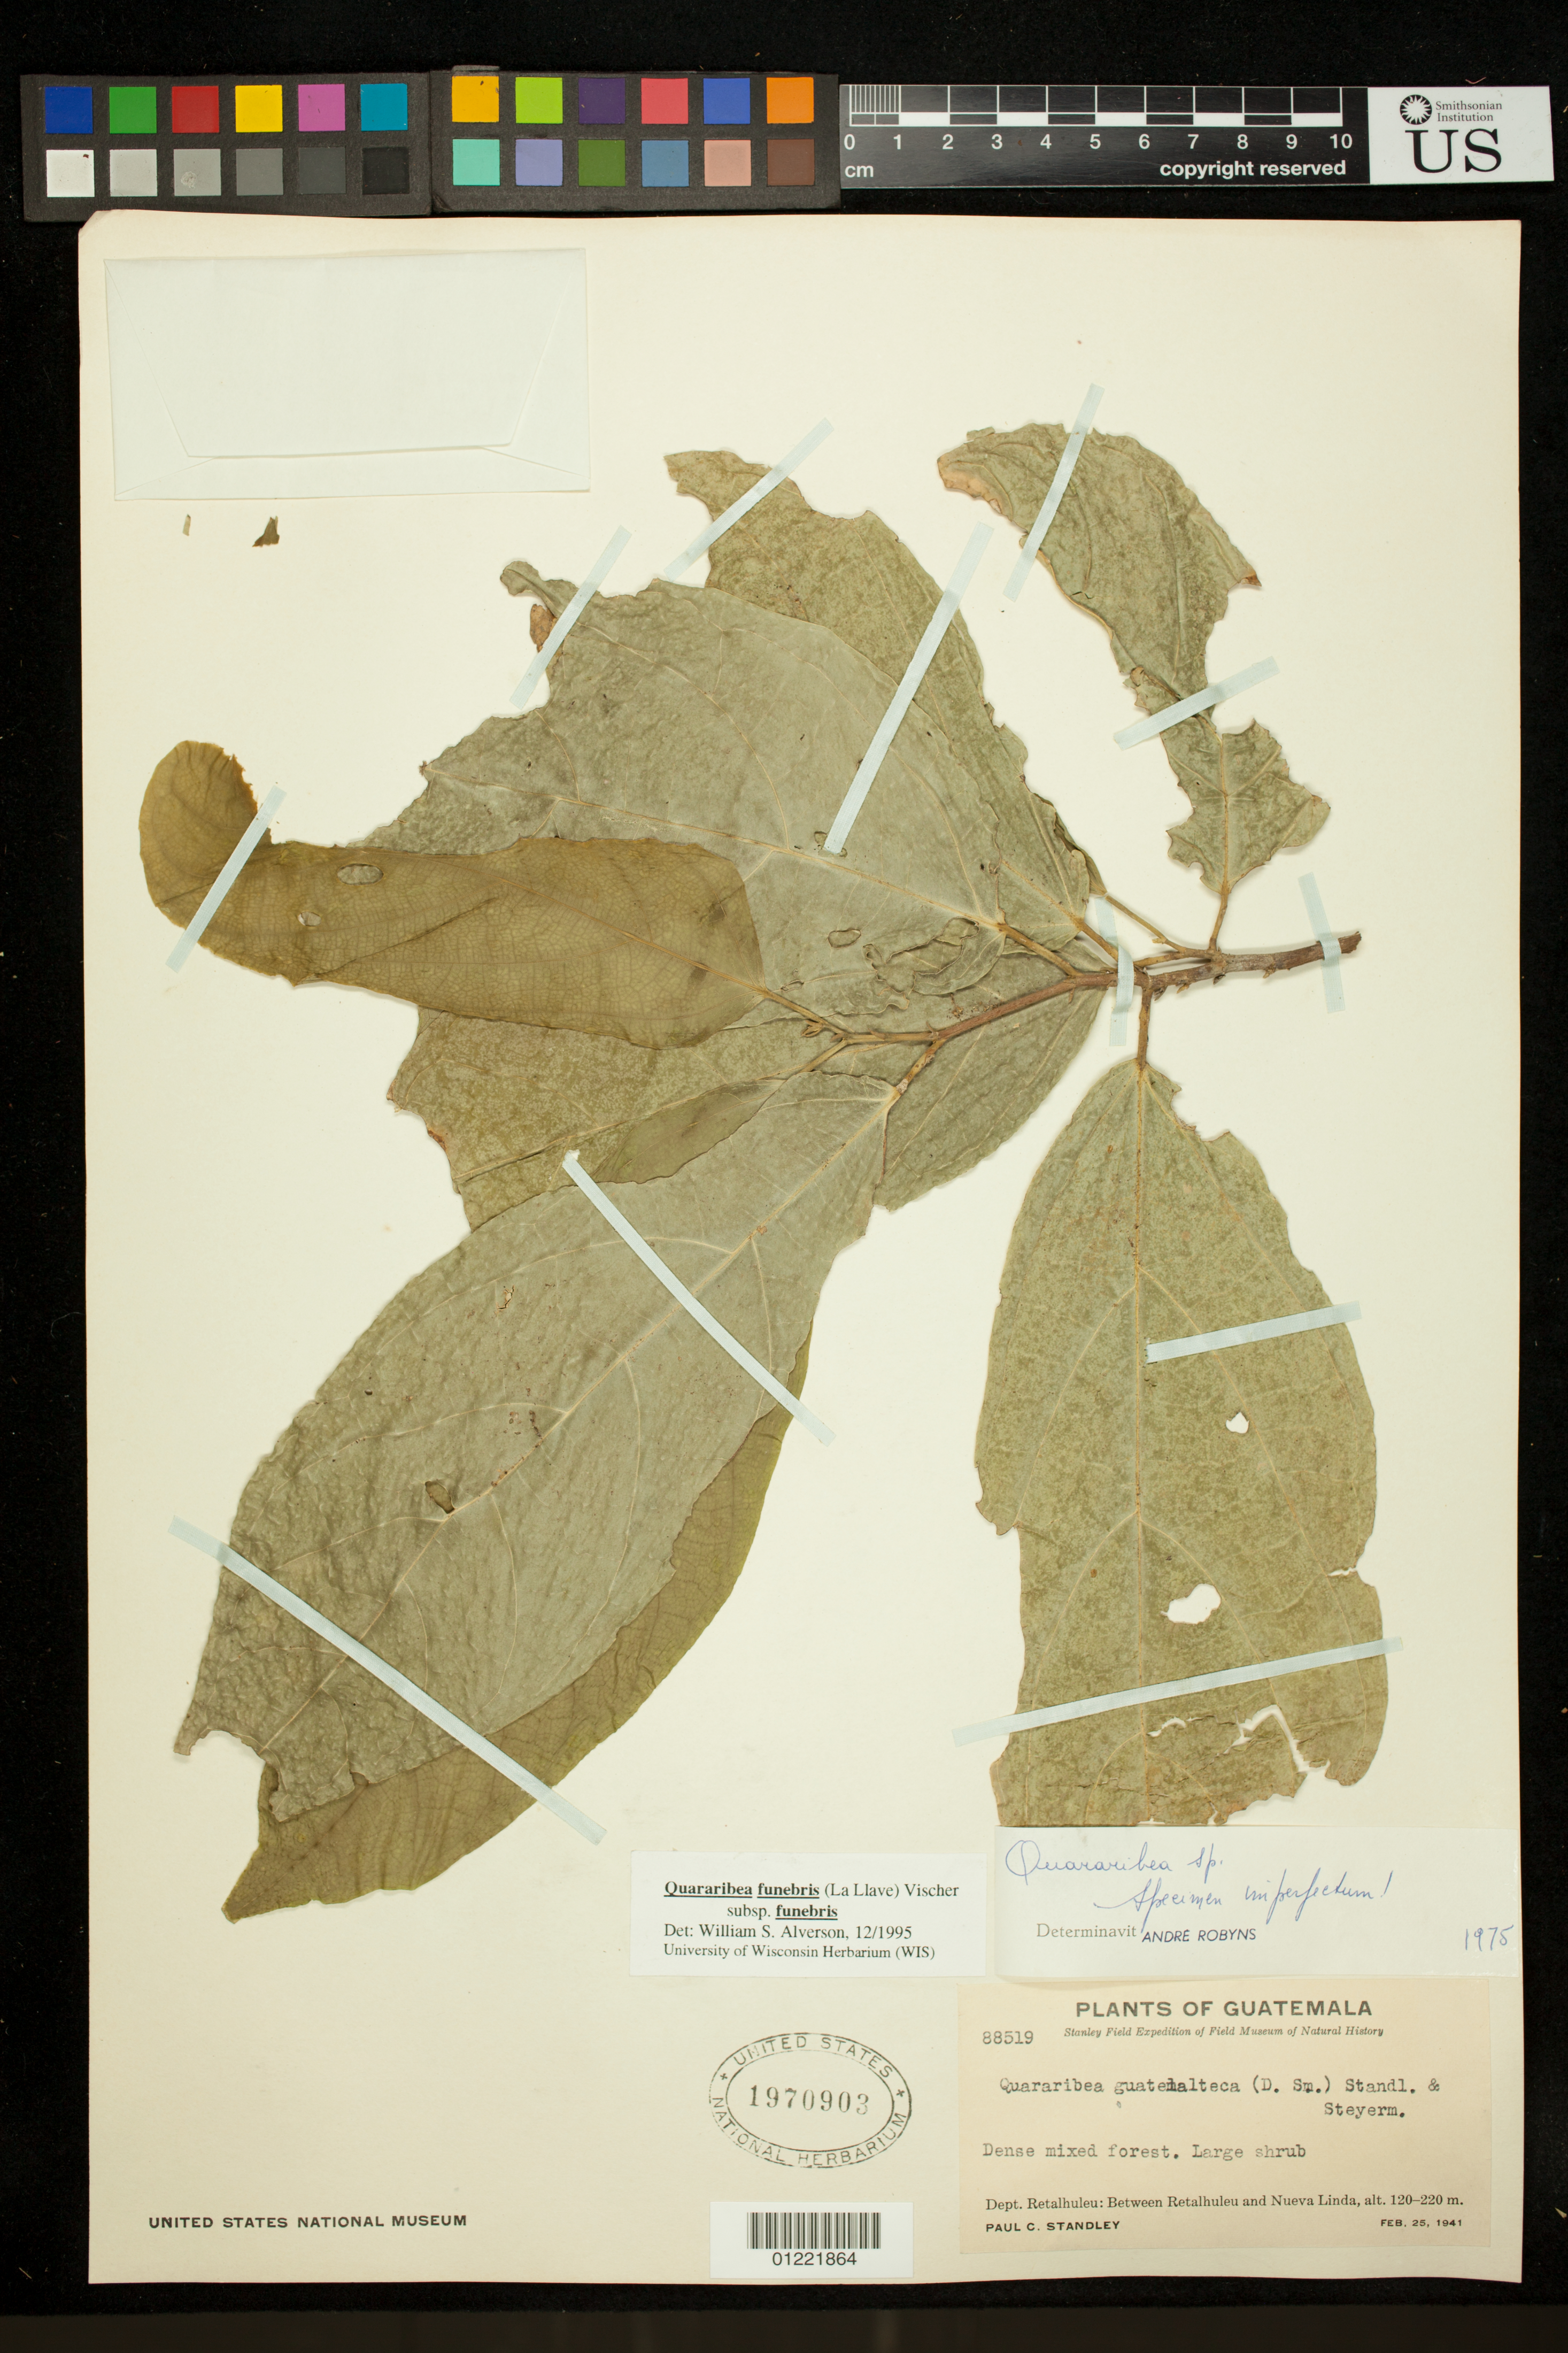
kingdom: Plantae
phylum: Tracheophyta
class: Magnoliopsida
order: Malvales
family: Malvaceae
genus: Quararibea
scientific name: Quararibea funebris subsp. funebris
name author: (La Llave) Vischer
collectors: P. C. Standley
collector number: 88519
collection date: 1941-02-25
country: Guatemala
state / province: Retalhuleu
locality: Forest between Retalhuleu and Nueva Linda.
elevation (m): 120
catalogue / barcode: US 1970903